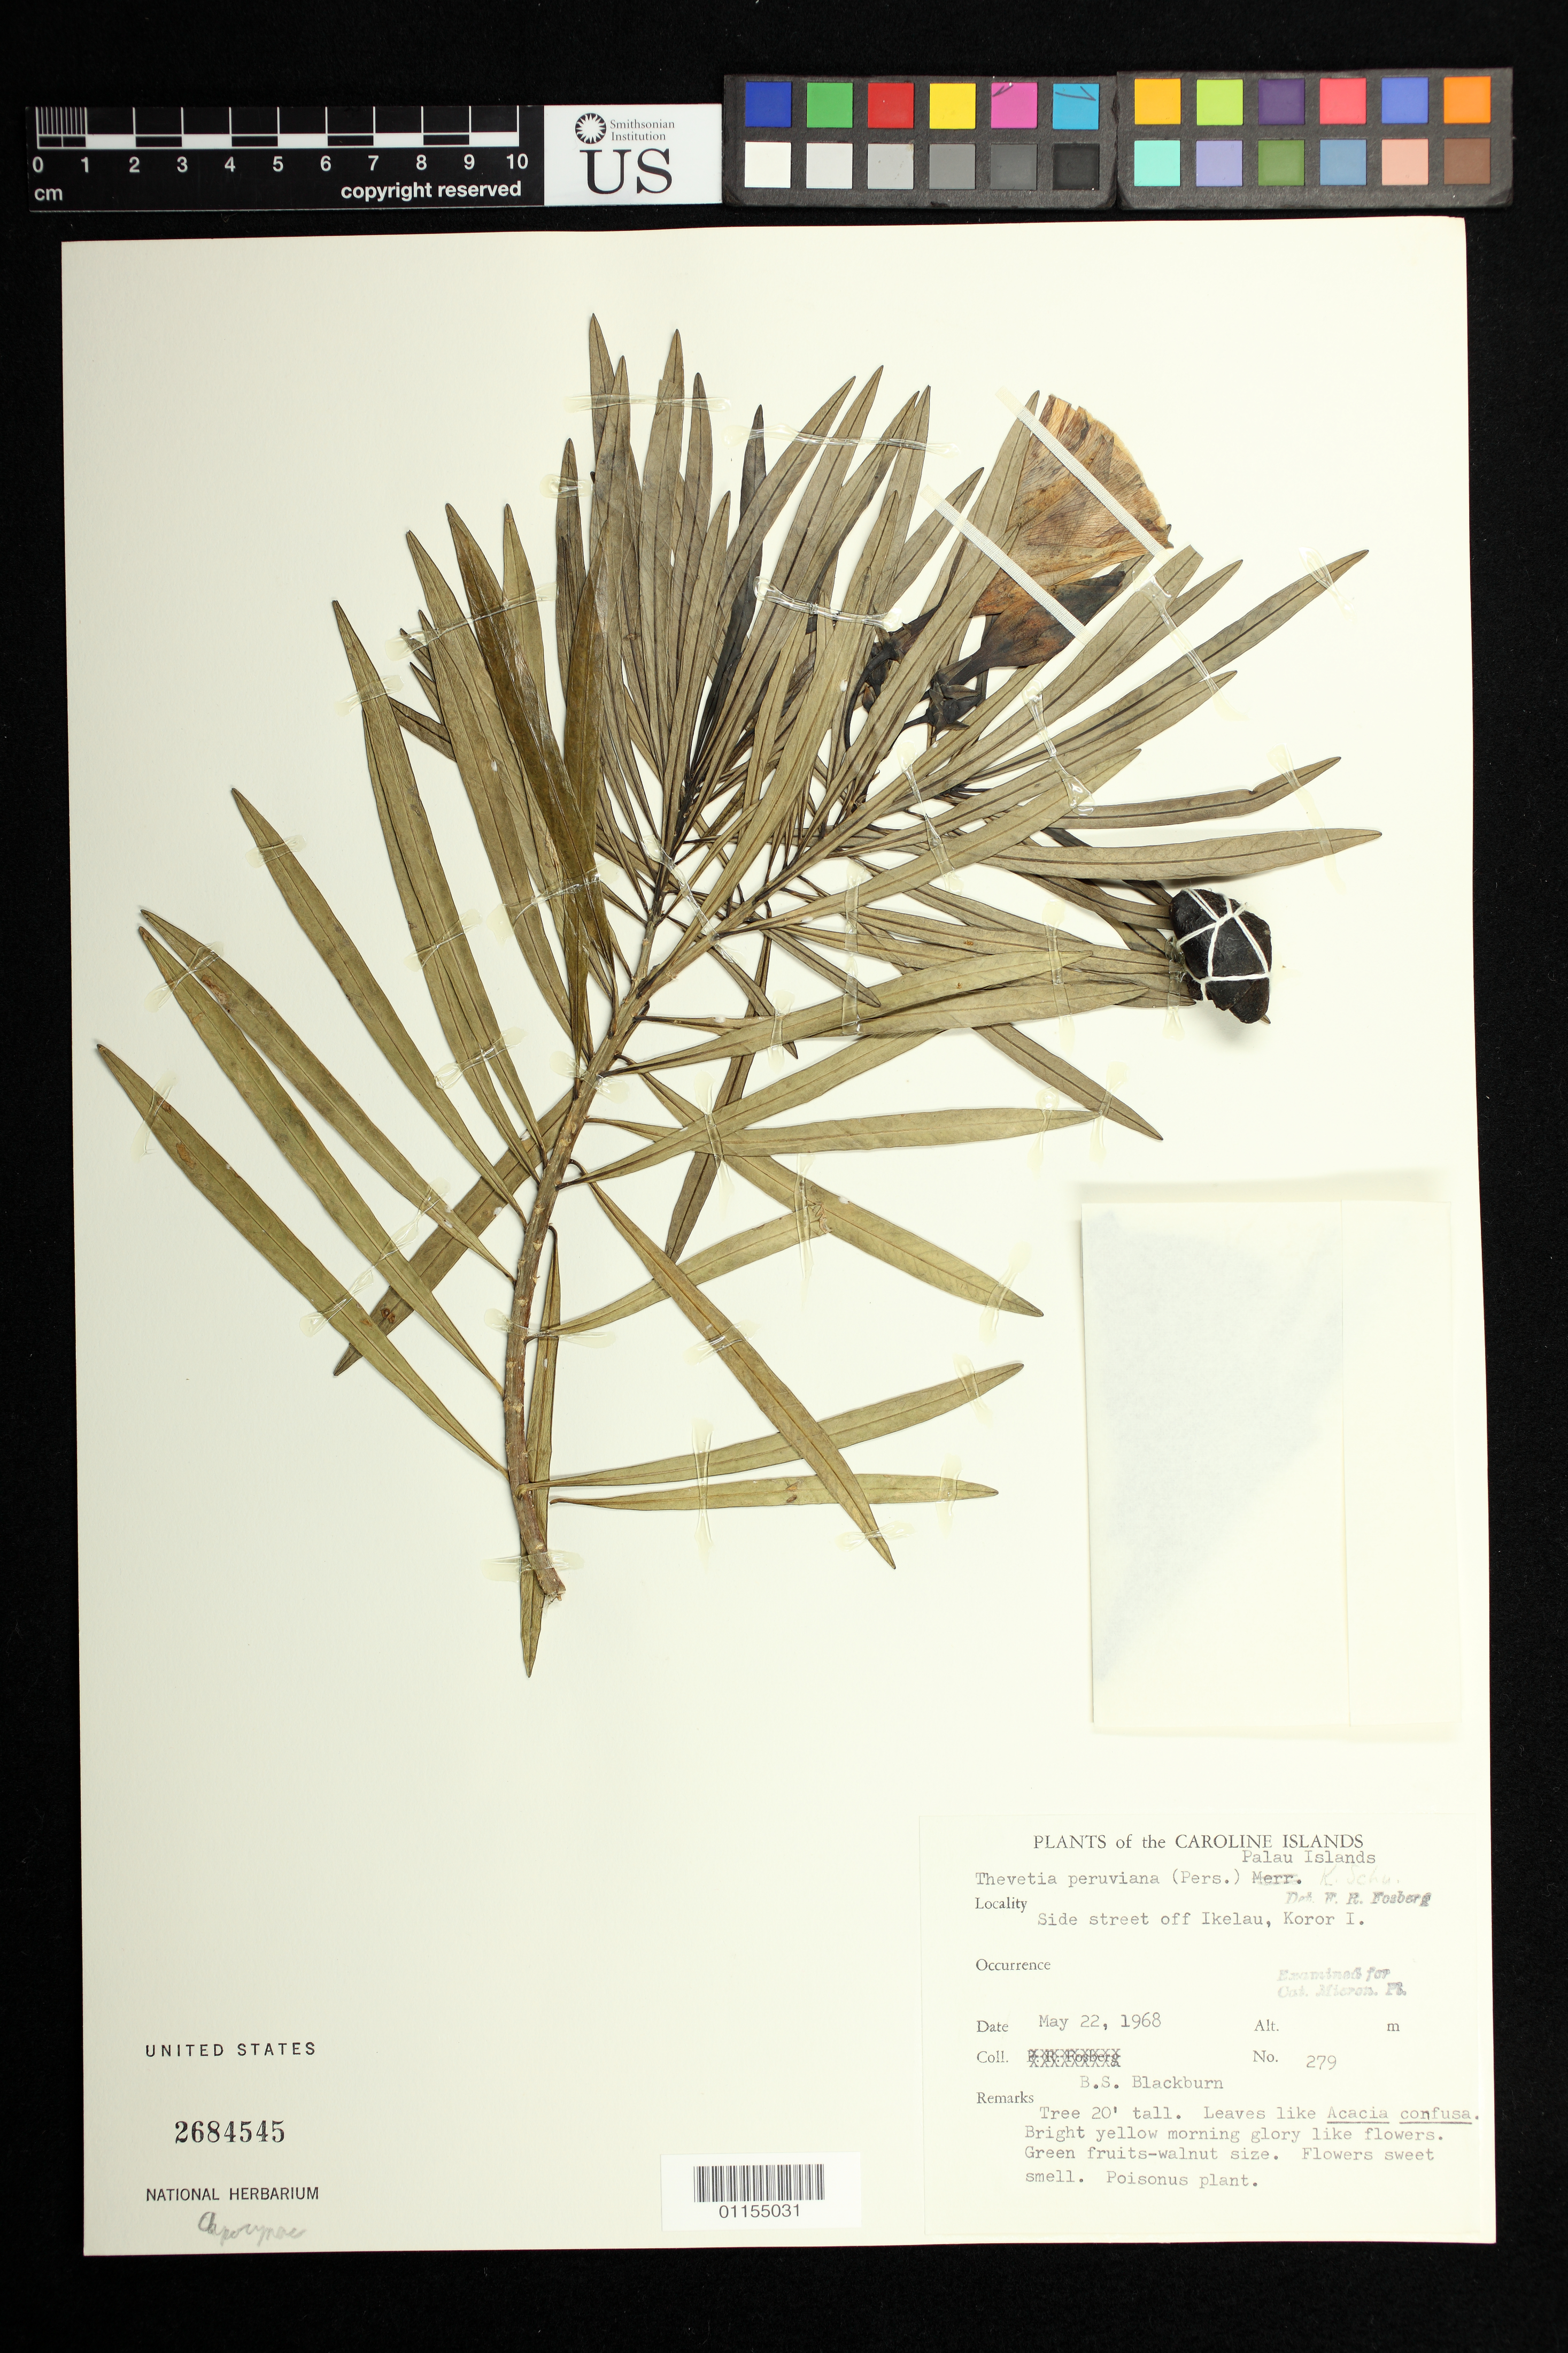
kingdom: Plantae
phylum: Tracheophyta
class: Magnoliopsida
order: Gentianales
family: Apocynaceae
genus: Thevetia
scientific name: Thevetia peruviana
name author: (Pers.) K. Schum.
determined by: Fosberg, F. R.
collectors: B. S. Blackburn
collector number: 279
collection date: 1968-05-22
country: Palau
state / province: Koror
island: Koror I.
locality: Side street off Ikelau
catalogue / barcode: US 2684545